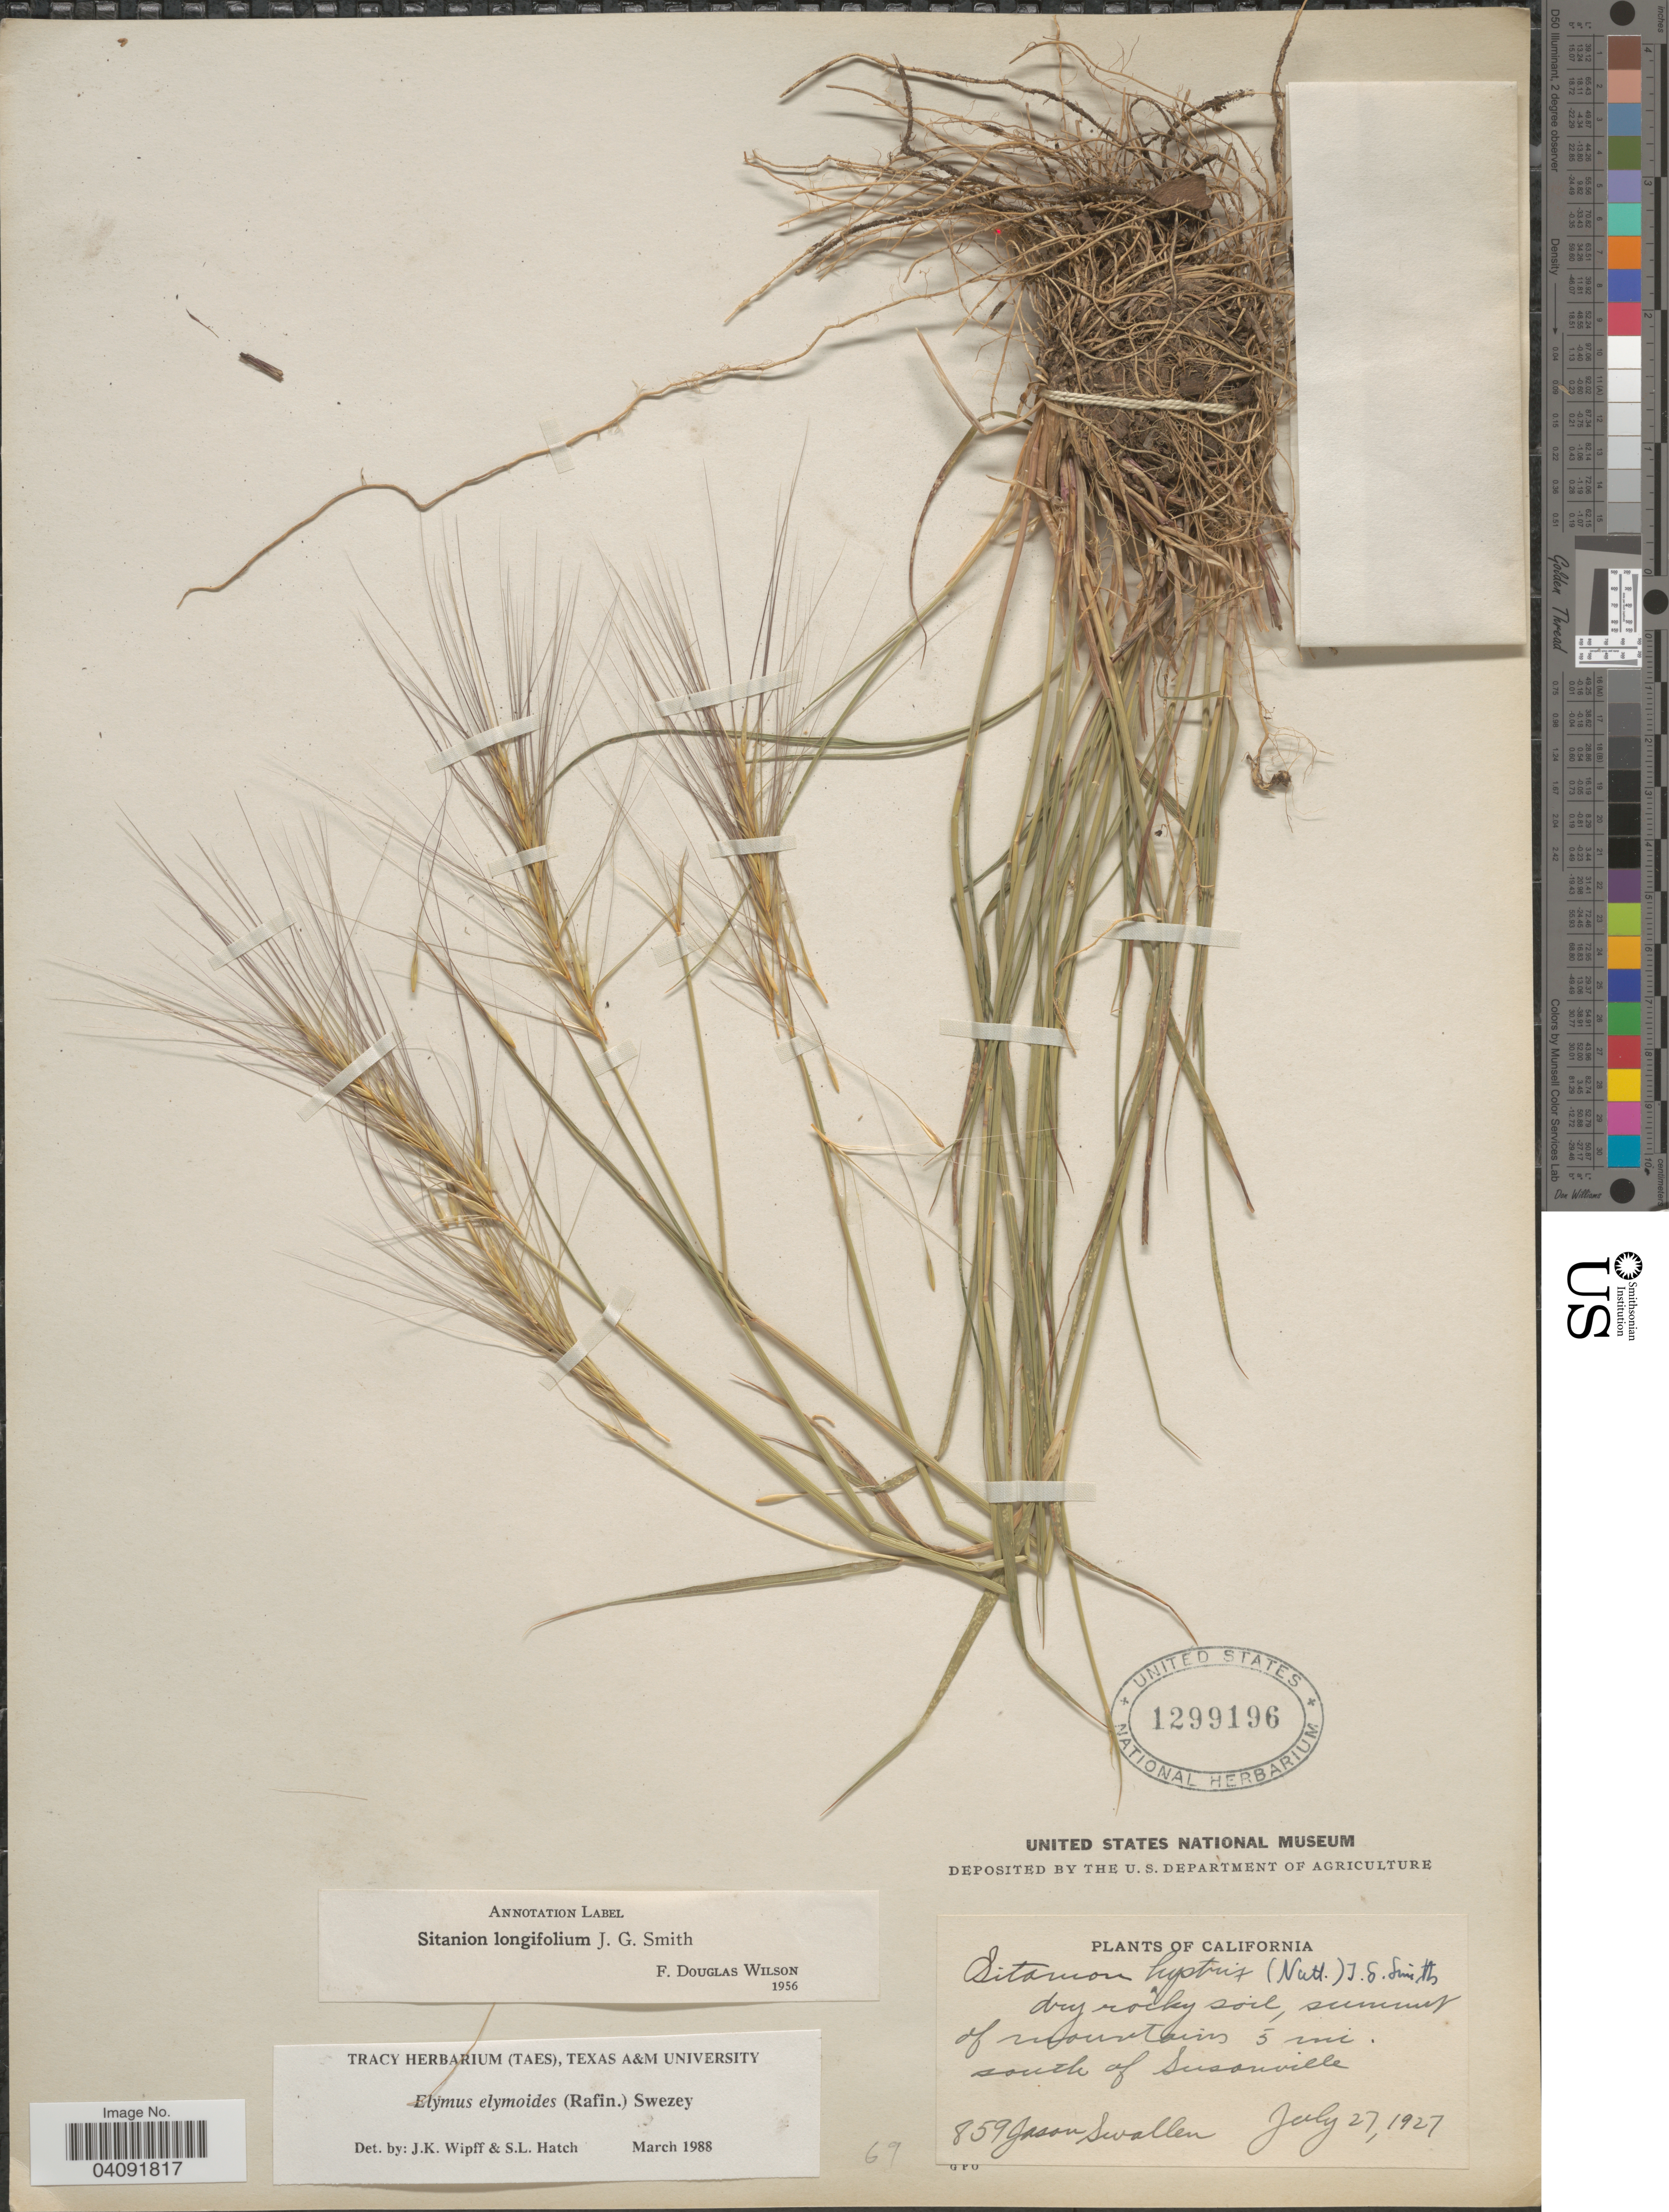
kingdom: Plantae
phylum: Tracheophyta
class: Liliopsida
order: Poales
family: Poaceae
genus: Elymus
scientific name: Elymus elymoides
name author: (Raf.) Swezey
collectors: J. R. Swallen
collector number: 859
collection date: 1927-07-27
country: United States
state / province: California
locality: Dry rocky soil, summit of mountains 5 mi. south of Susanville.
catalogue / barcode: US 1299196